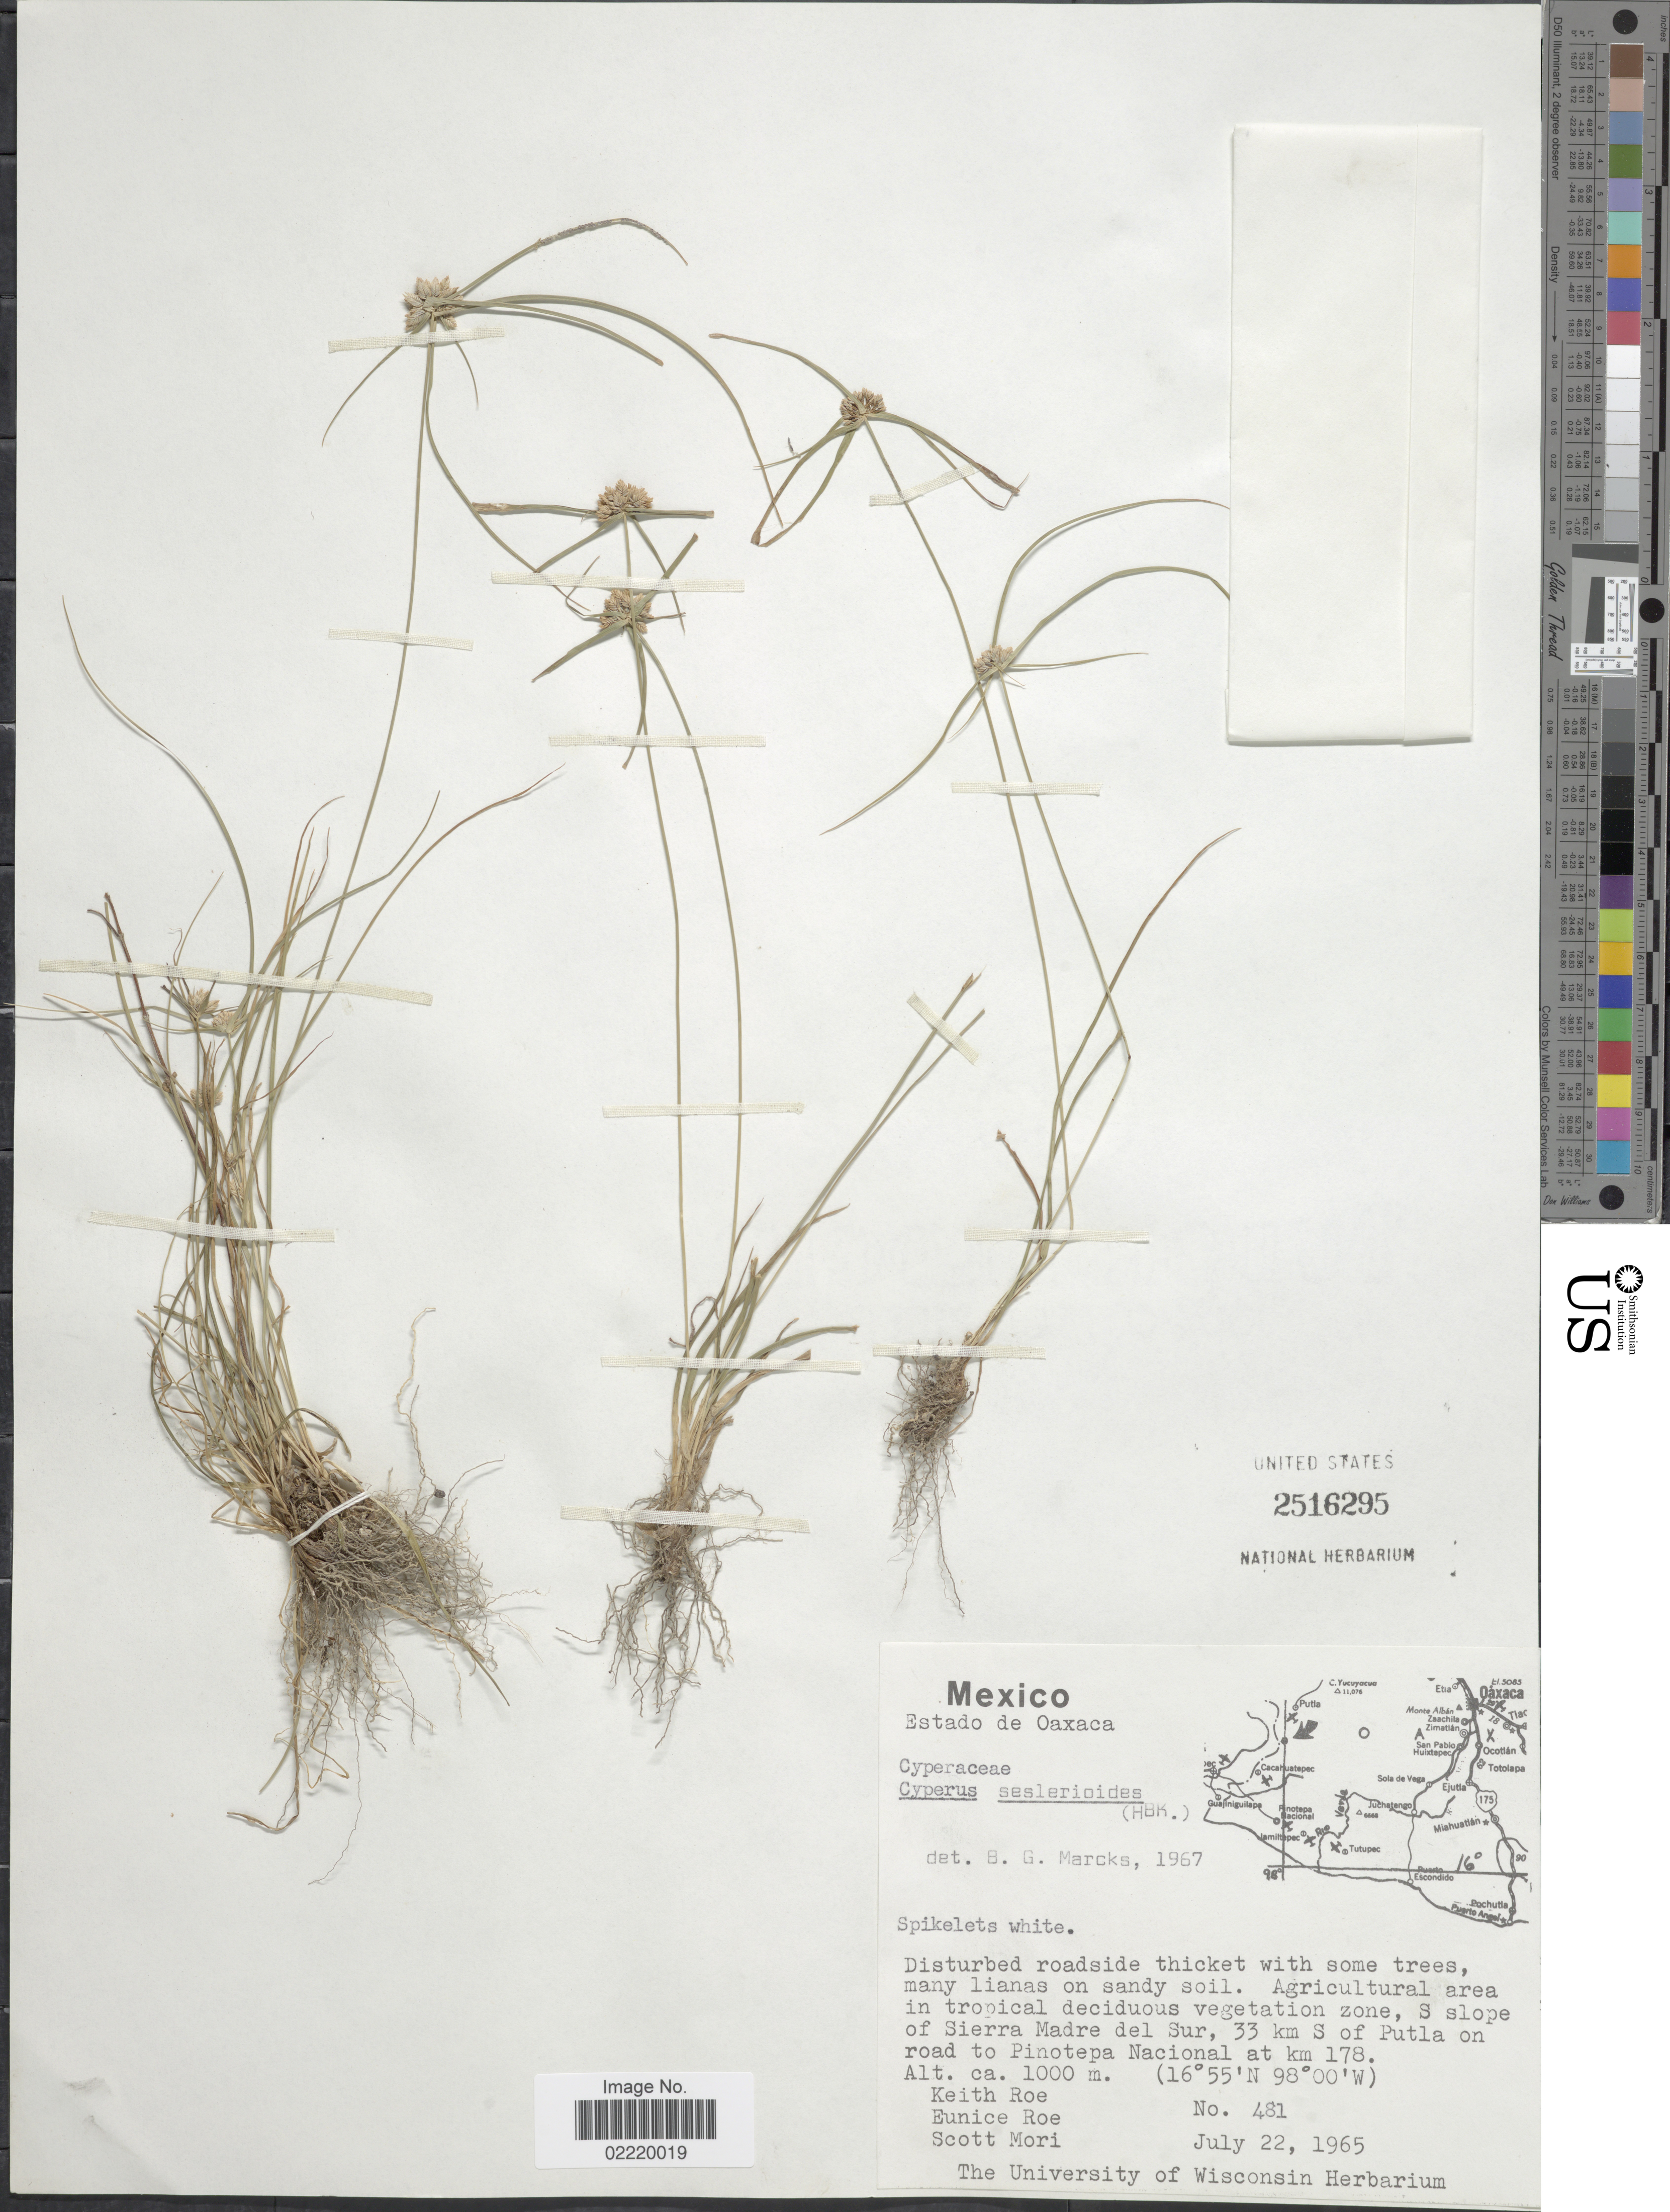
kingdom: Plantae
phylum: Tracheophyta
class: Liliopsida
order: Poales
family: Cyperaceae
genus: Cyperus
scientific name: Cyperus seslerioides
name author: Kunth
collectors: K. E. Roe, E. Roe & S. Mori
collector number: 481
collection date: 1965-07-22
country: Mexico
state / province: Oaxaca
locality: Disturbed roadside ticket with some trees , agricultural area, S slope of Sierra Madre del Sur, 33 km S of Putla on road to Pinotepa Nacional at km 178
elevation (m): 1000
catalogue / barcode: US 2516295